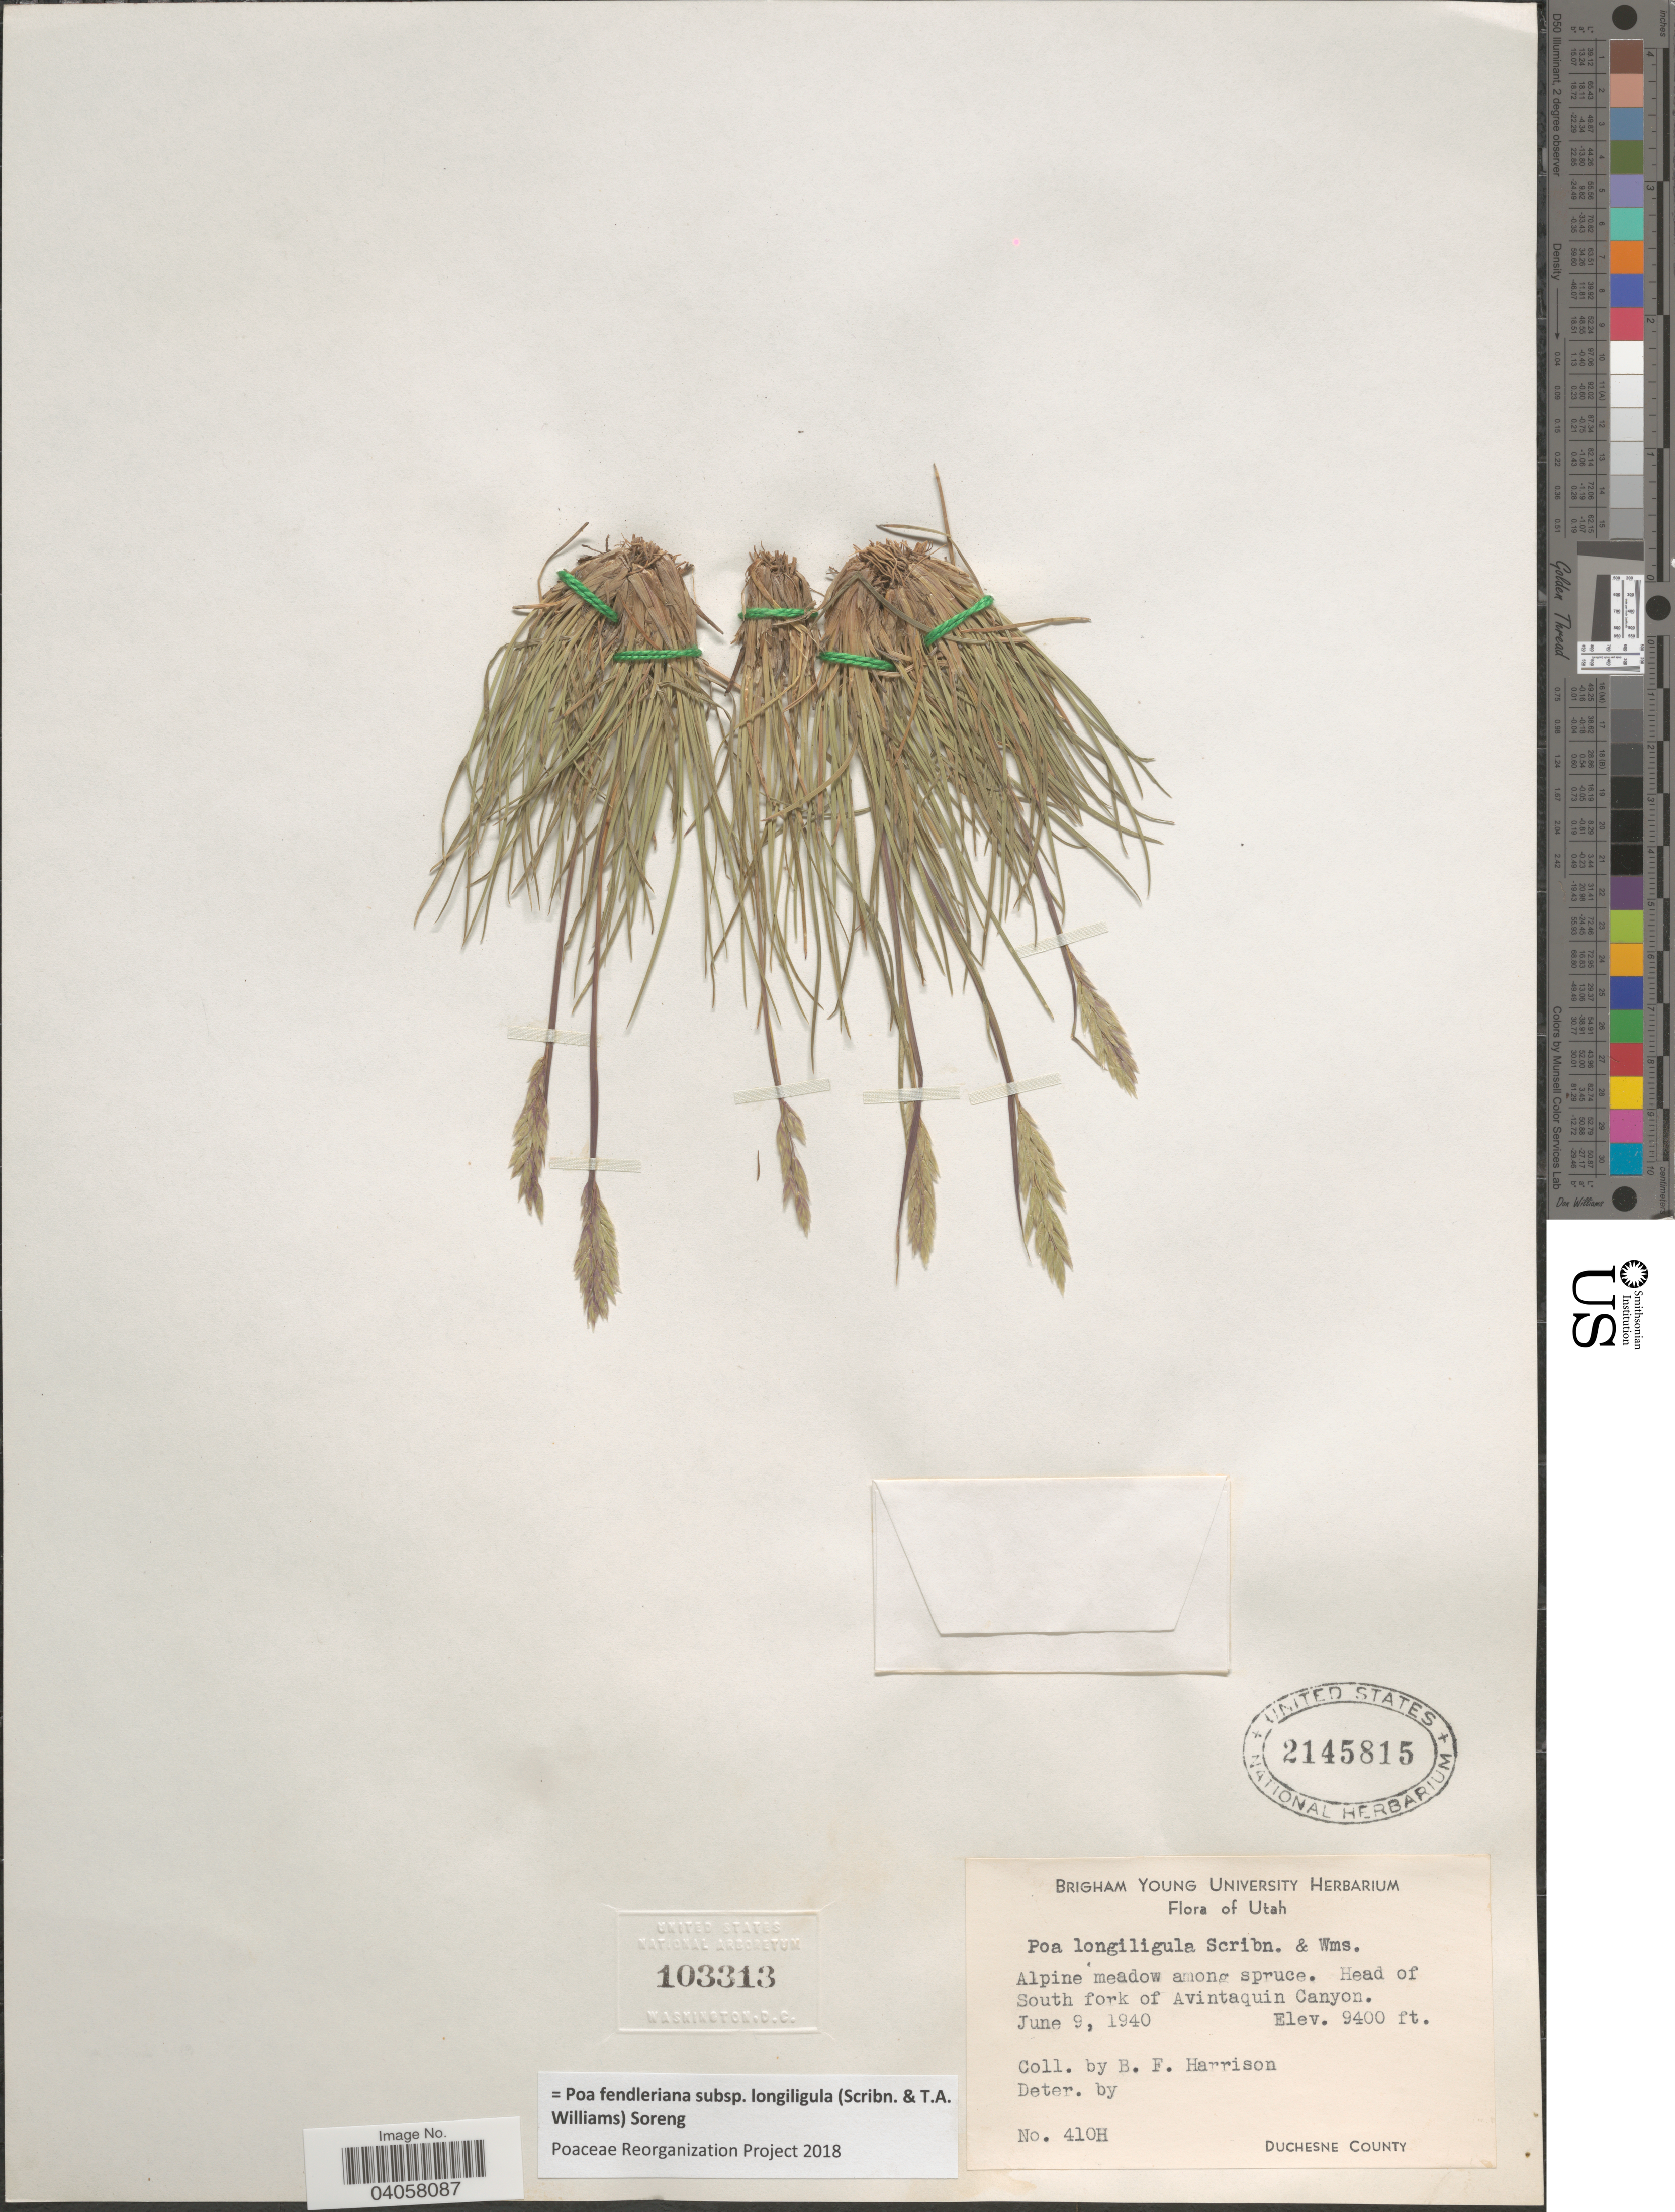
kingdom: Plantae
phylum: Tracheophyta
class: Liliopsida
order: Poales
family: Poaceae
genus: Poa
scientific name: Poa fendleriana subsp. longiligula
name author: (Scribn. & T.A. Williams) Soreng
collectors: B. F. Harrison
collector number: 410H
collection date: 1940-06-09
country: United States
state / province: Utah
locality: Head of South fork of Avintaquin Canyon. Duchesne County.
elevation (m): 2865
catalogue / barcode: US 2145815